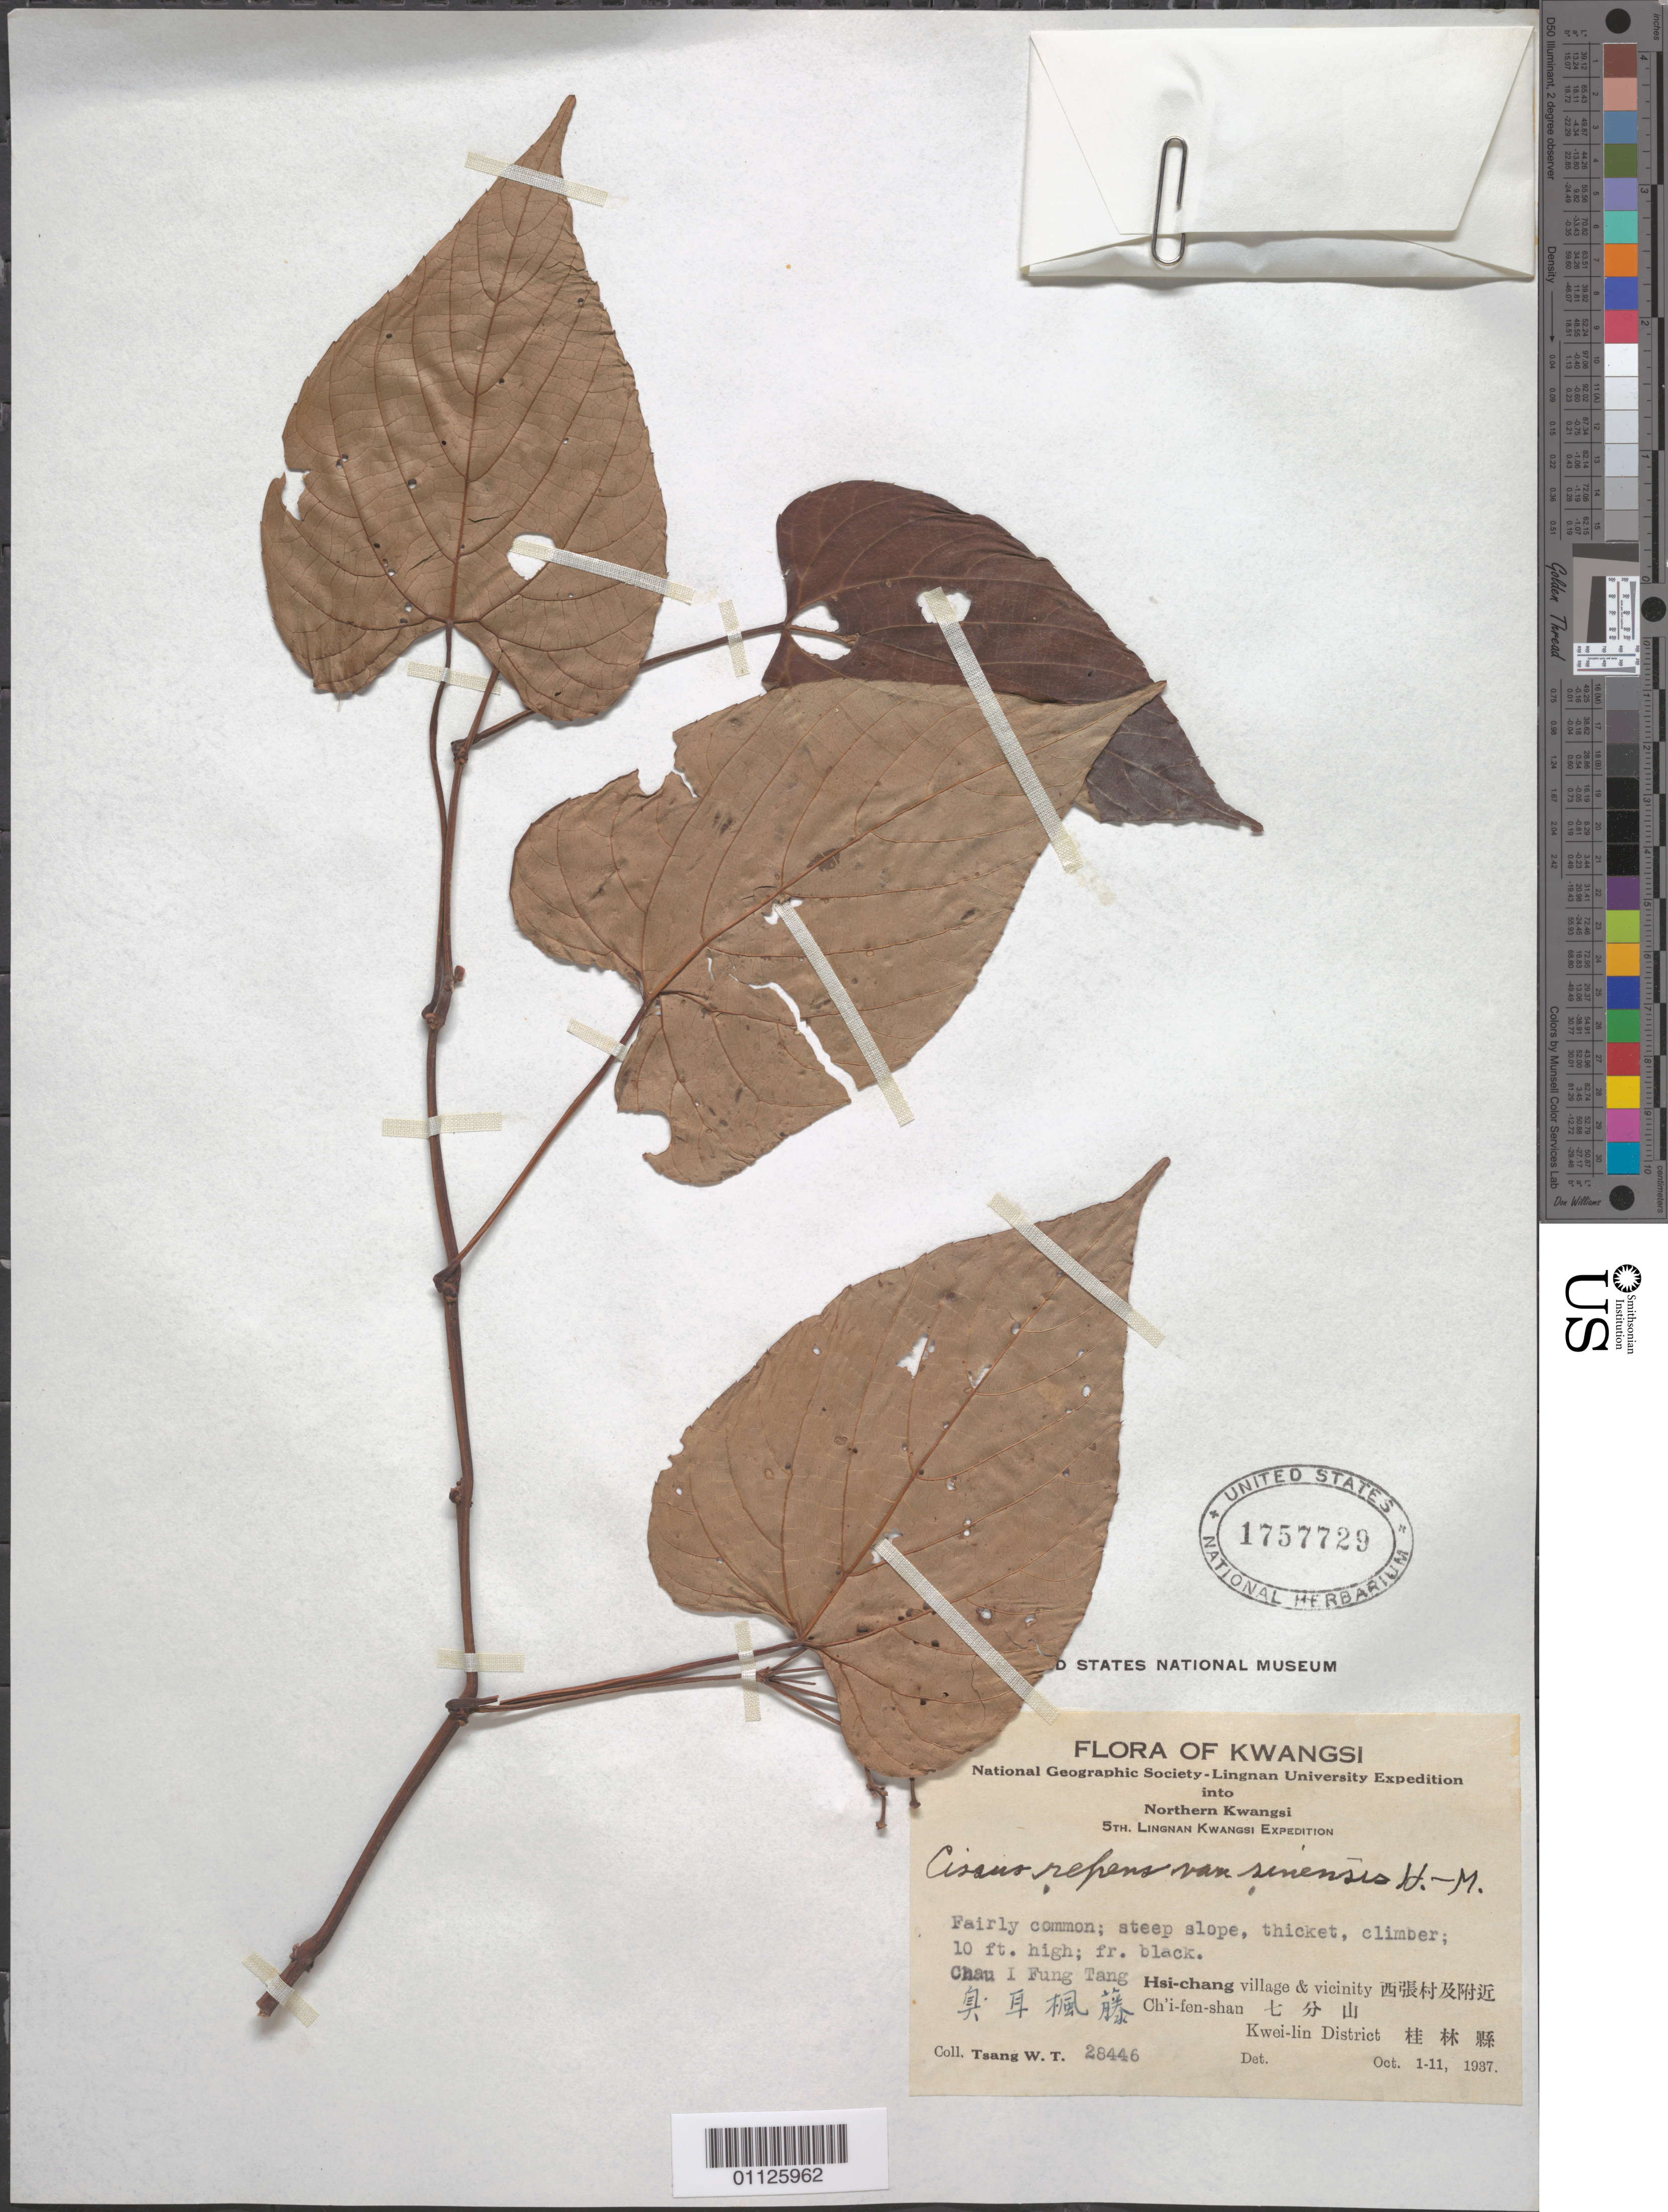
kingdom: Plantae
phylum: Tracheophyta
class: Magnoliopsida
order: Vitales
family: Vitaceae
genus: Cissus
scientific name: Cissus repens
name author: Lam.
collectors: W. T. Tsang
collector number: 28446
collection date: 1937-10-01/1937-10-11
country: China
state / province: Guangxi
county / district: Kwei-Iin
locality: Hsi-chiang village & vicinity. Ch'i-fen-shan.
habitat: Fairly common; steep slope, thicket, climber.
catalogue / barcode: US 1757729